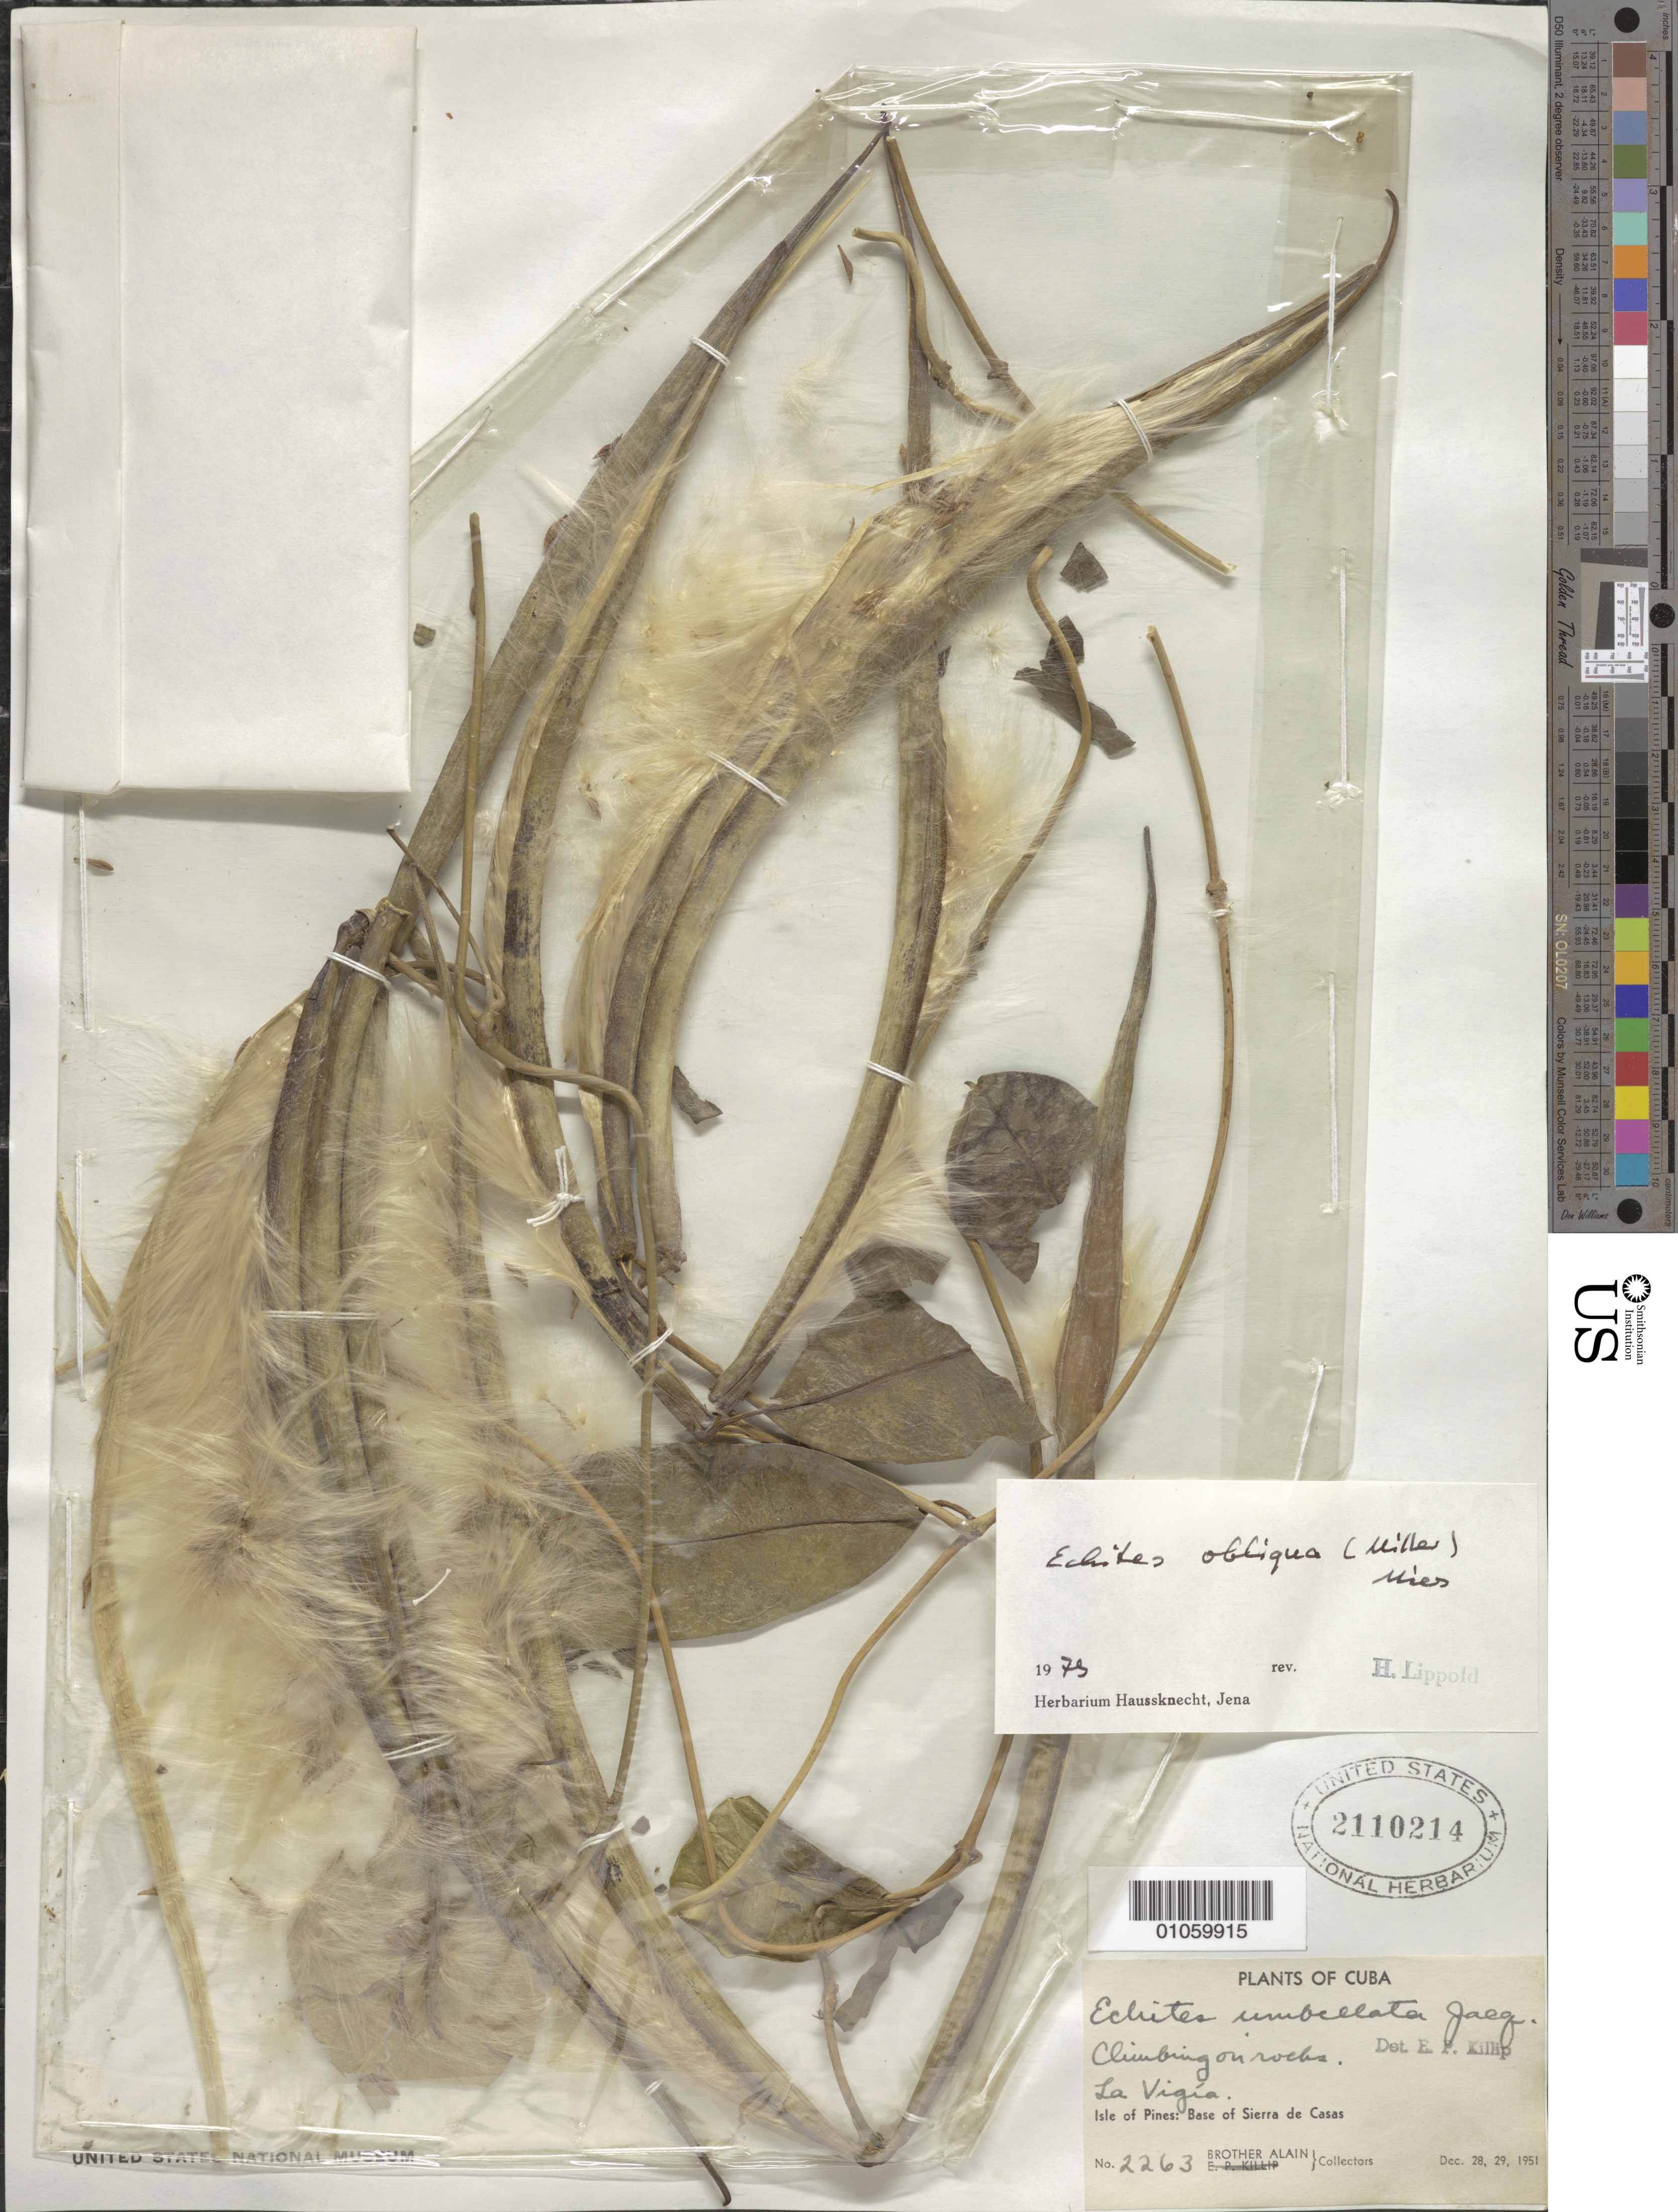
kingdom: Plantae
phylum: Tracheophyta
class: Magnoliopsida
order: Gentianales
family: Apocynaceae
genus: Echites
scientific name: Echites obliquus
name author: (Mill.) Miers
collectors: A. H. Liogier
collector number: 2263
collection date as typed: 28 Dec 1951 to 29 Dec 1951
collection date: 1951-12-28/1951-12-29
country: Cuba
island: Isla de la Juventud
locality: La Vigia Base of Sierra de Casas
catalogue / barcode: US 2110214